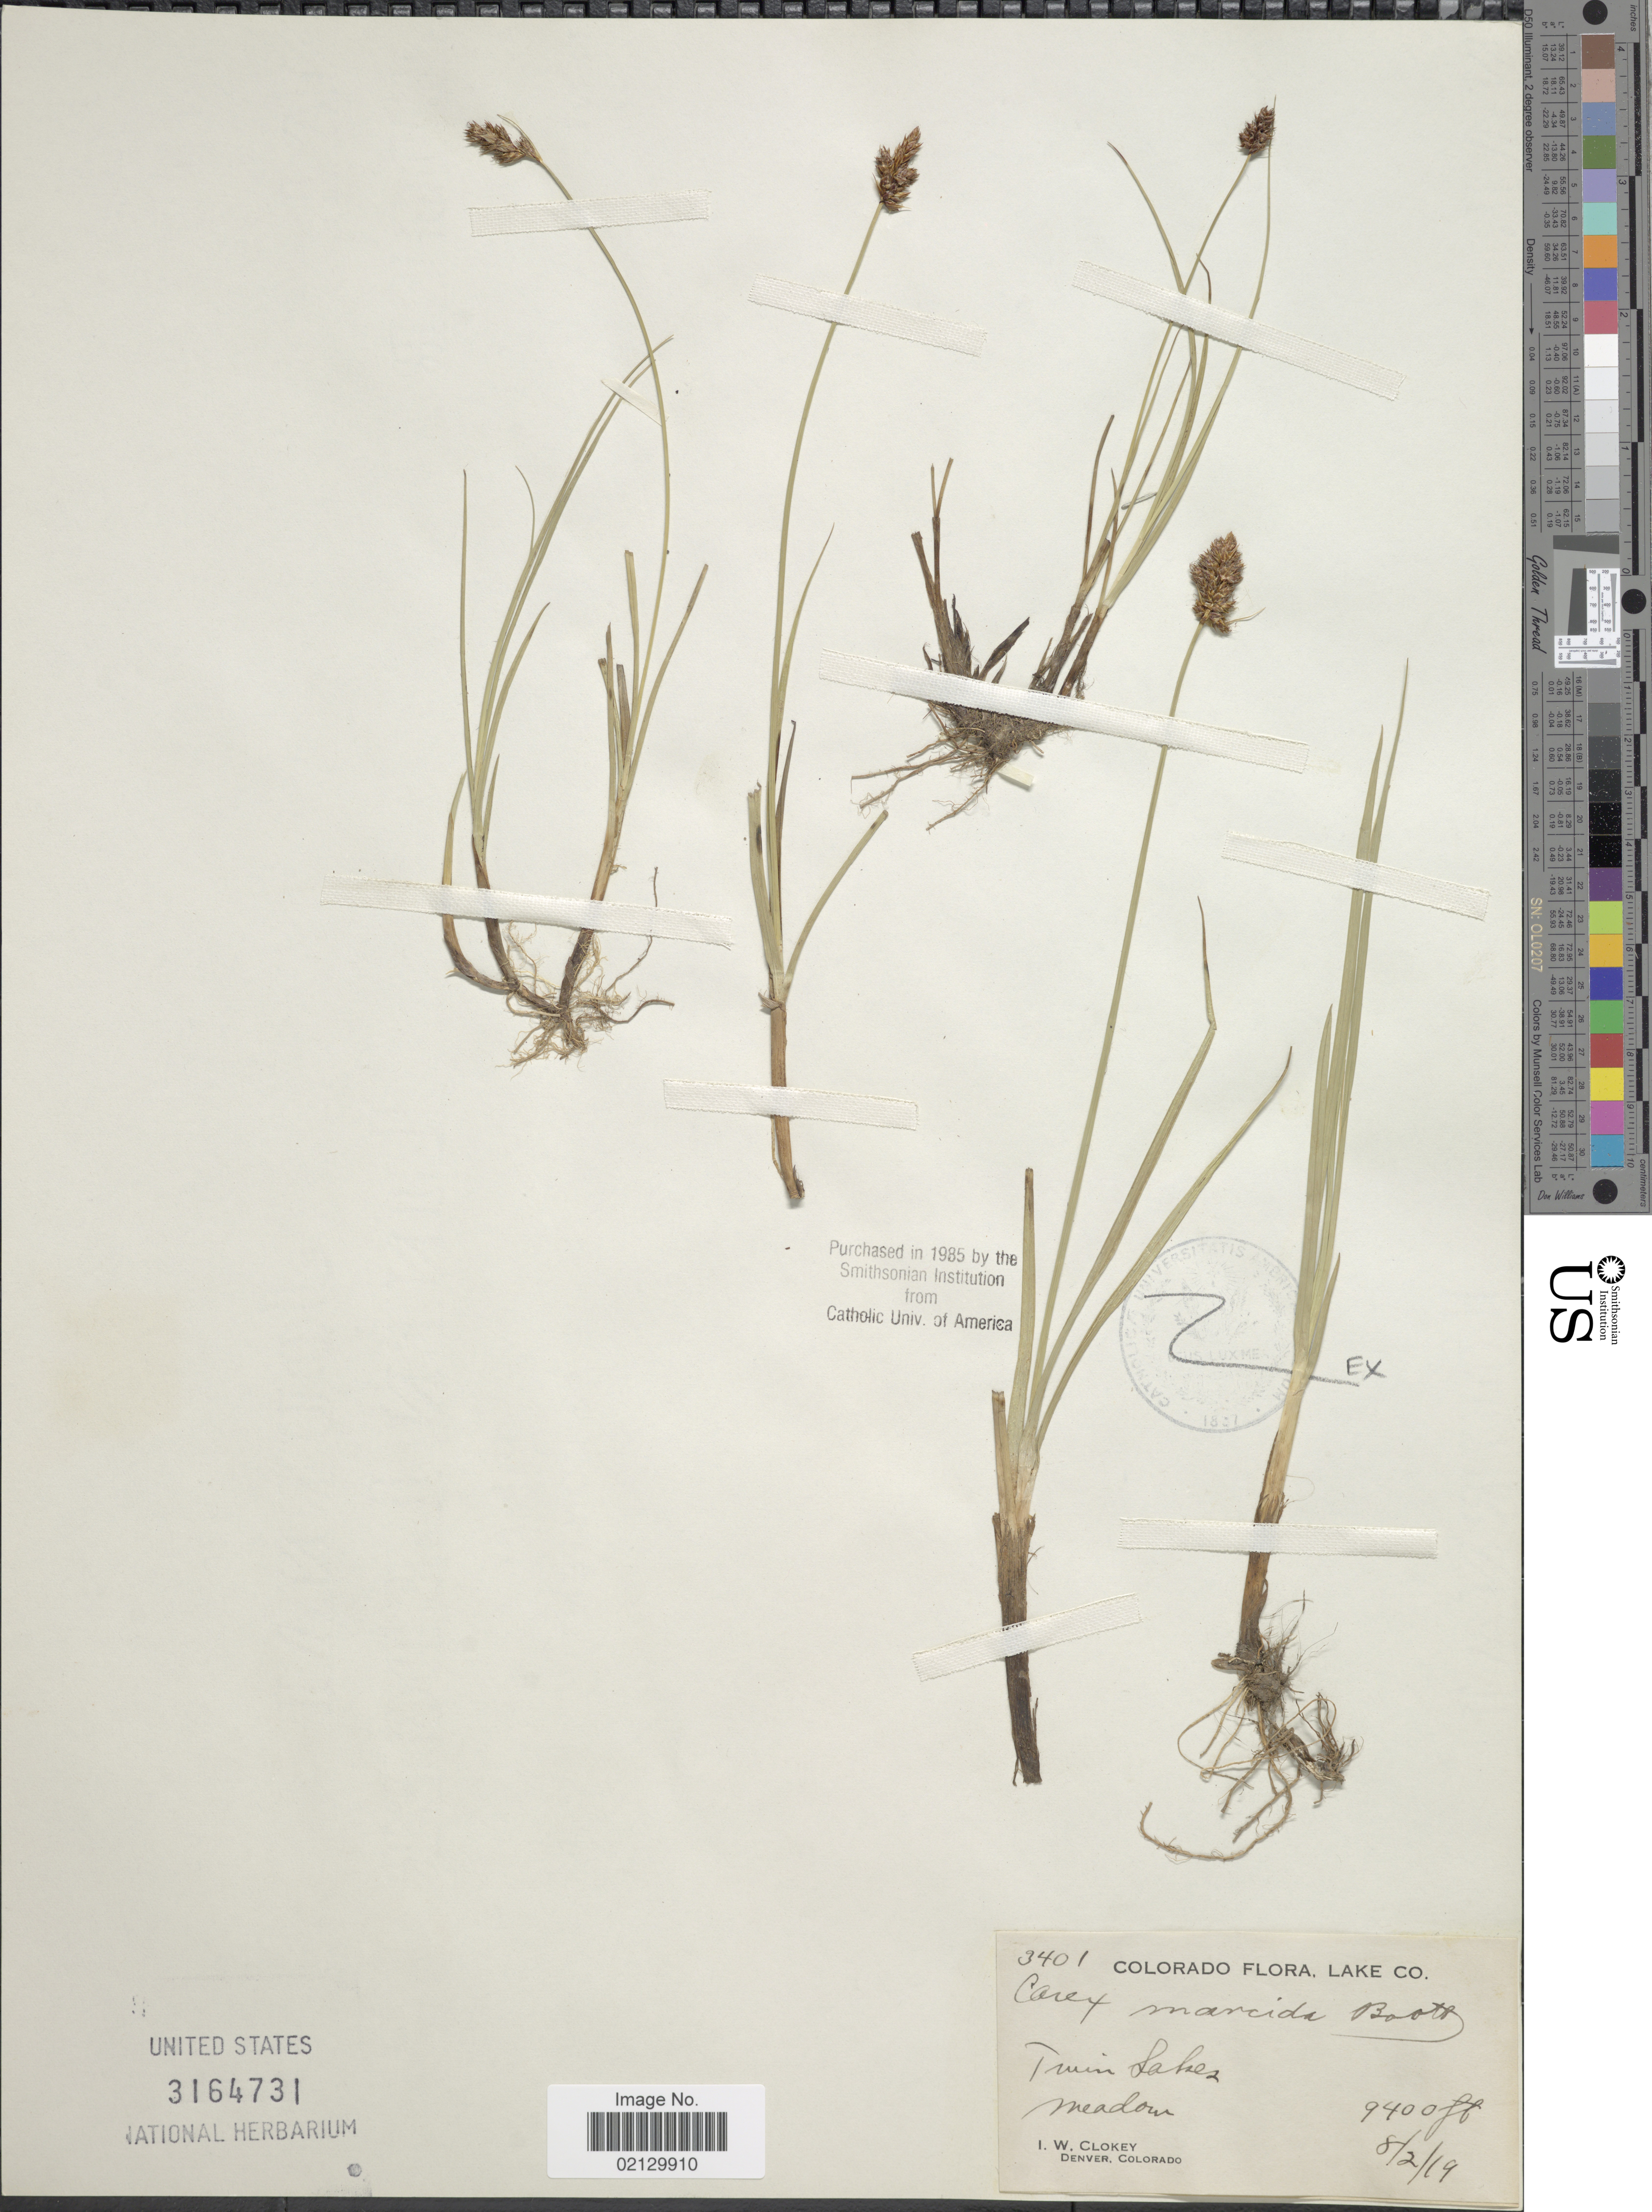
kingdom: Plantae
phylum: Tracheophyta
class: Liliopsida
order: Poales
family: Cyperaceae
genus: Carex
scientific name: Carex praegracilis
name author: W. Boott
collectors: I. W. Clokey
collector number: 3401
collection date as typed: Transcribed d/m/y: 2/8/19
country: United States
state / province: Colorado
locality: Colorado Flora,Lake Co, Twin Lakes meadow.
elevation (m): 2865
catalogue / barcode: US 3164731